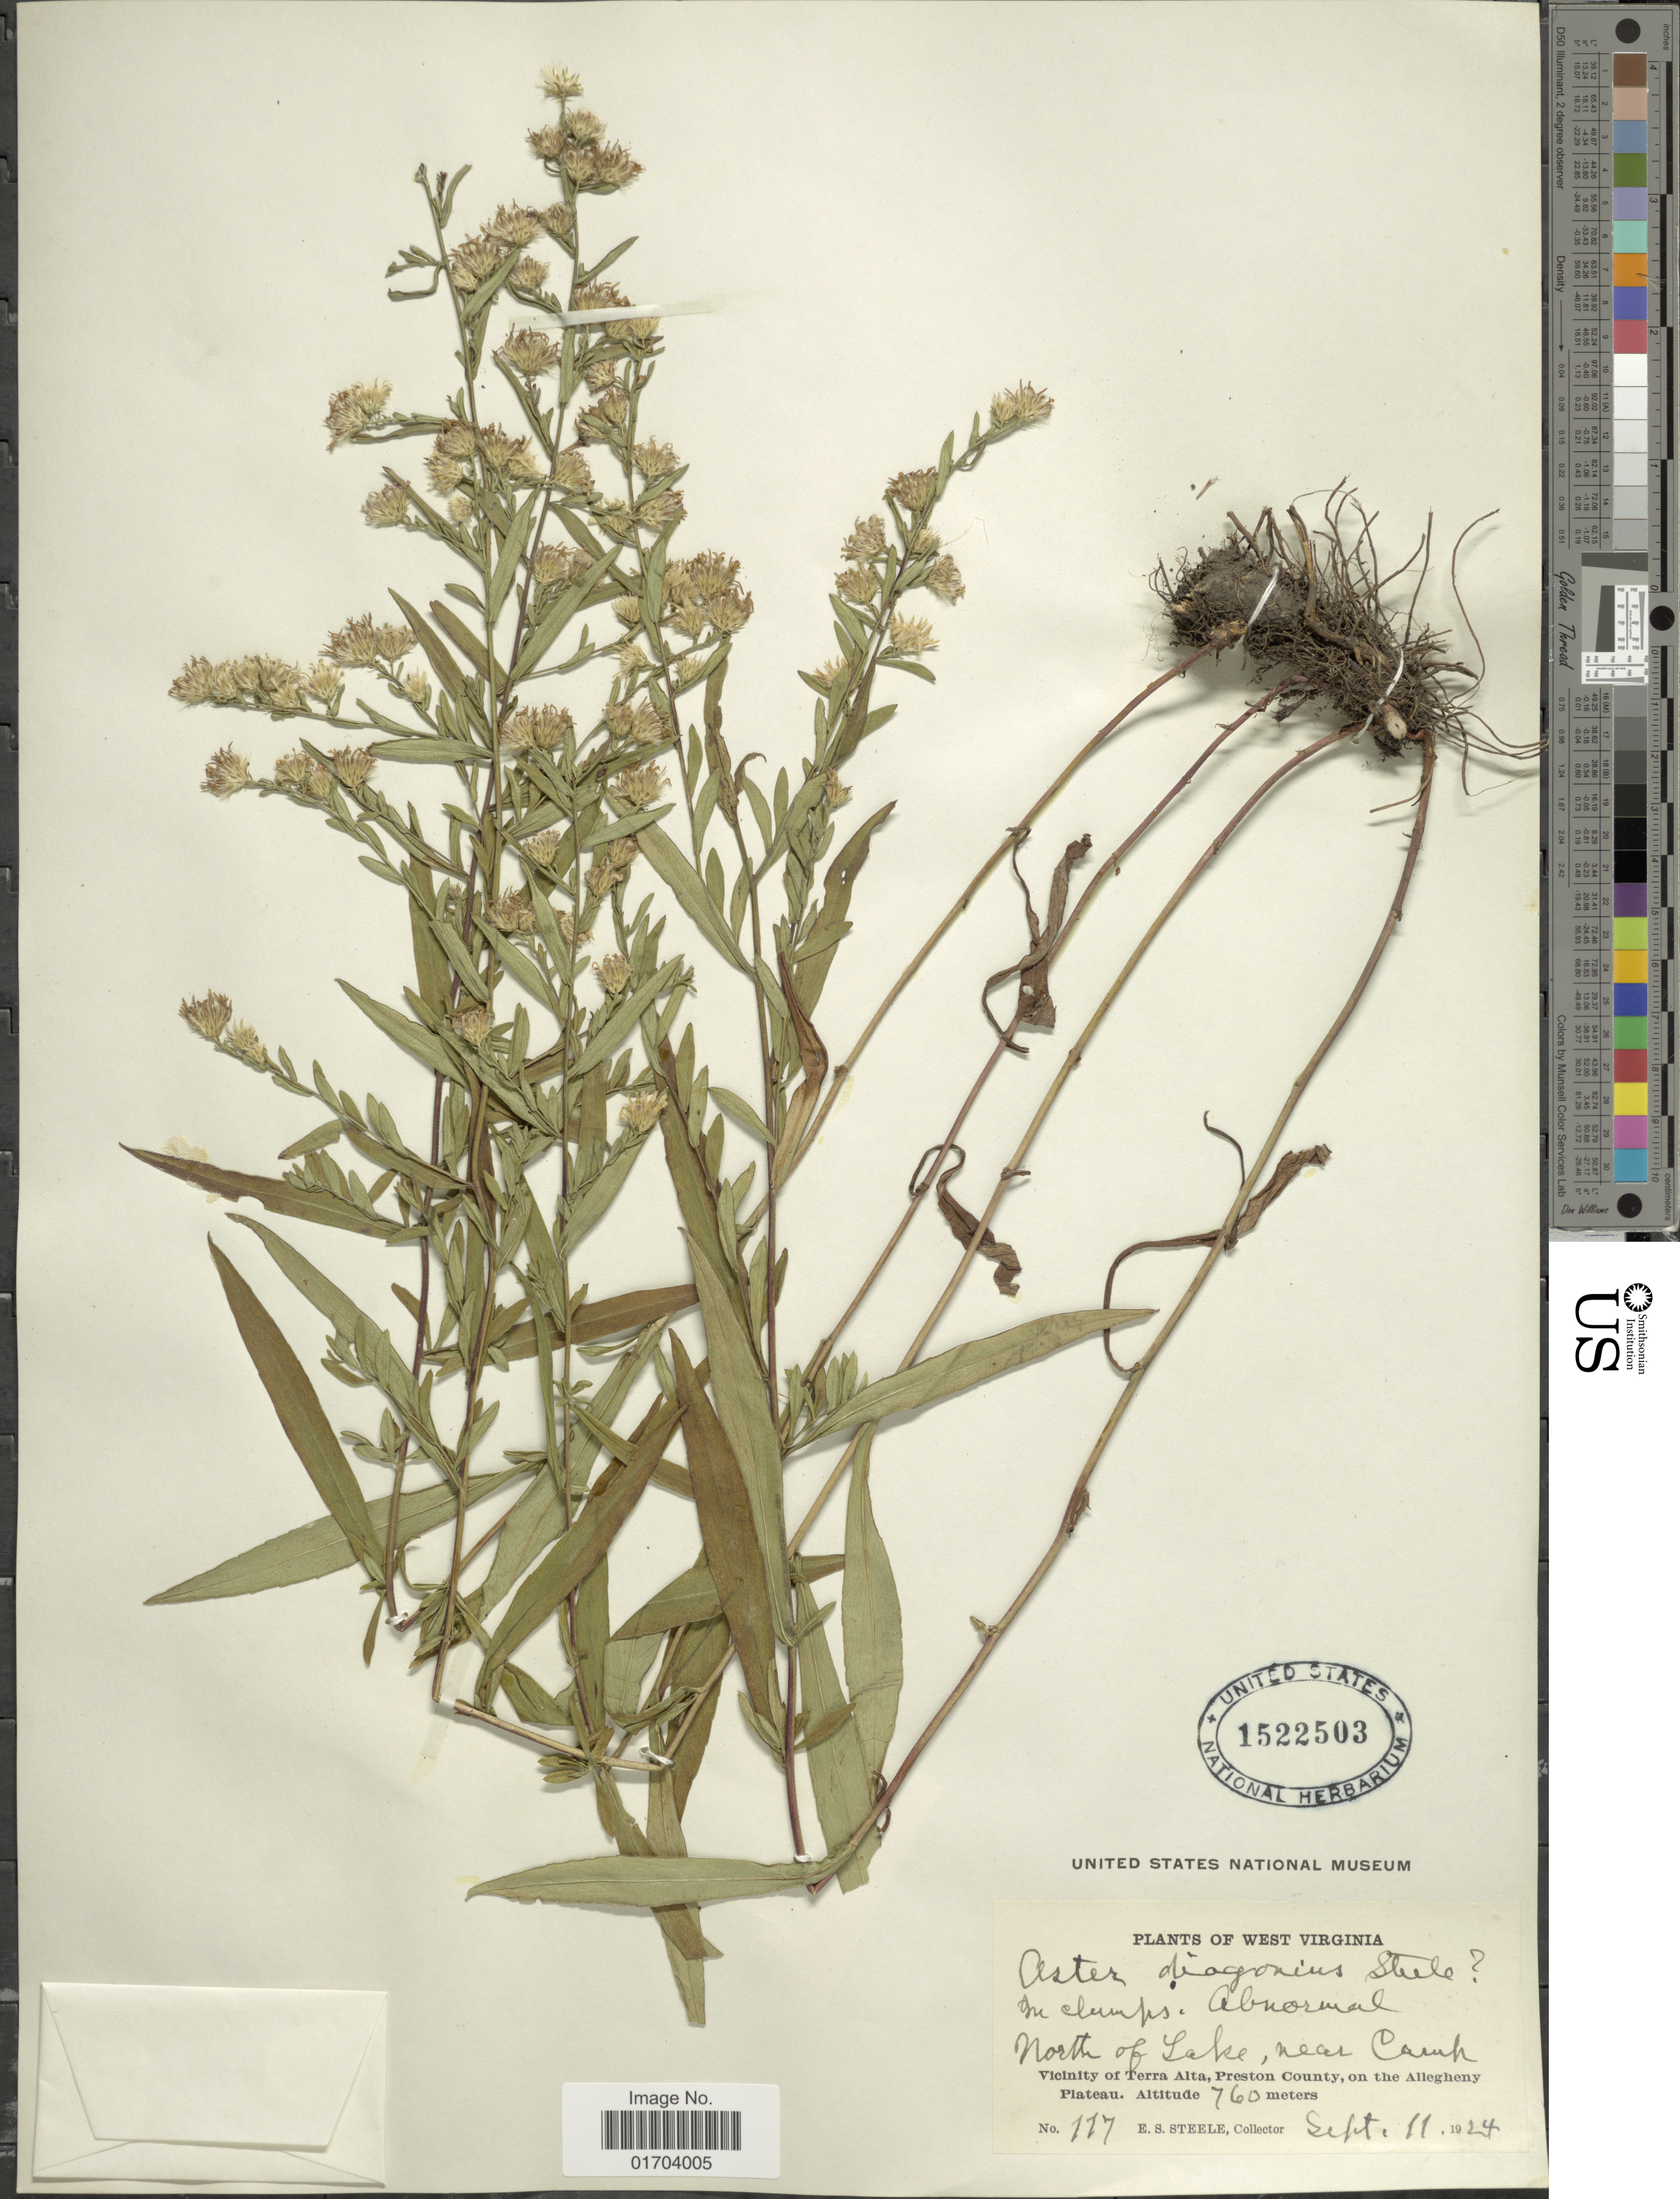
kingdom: Plantae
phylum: Tracheophyta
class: Magnoliopsida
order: Asterales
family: Asteraceae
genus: Aster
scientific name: Aster diagonius E.S. Steele sp. nov. ined.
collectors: E. Steele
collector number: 117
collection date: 1924-09-11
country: United States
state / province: West Virginia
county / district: Preston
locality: North of Lake, near Camp, Vicinity of Terra Alta, Preston County, on the Allegheny Plateau.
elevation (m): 760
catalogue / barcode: US 1522503